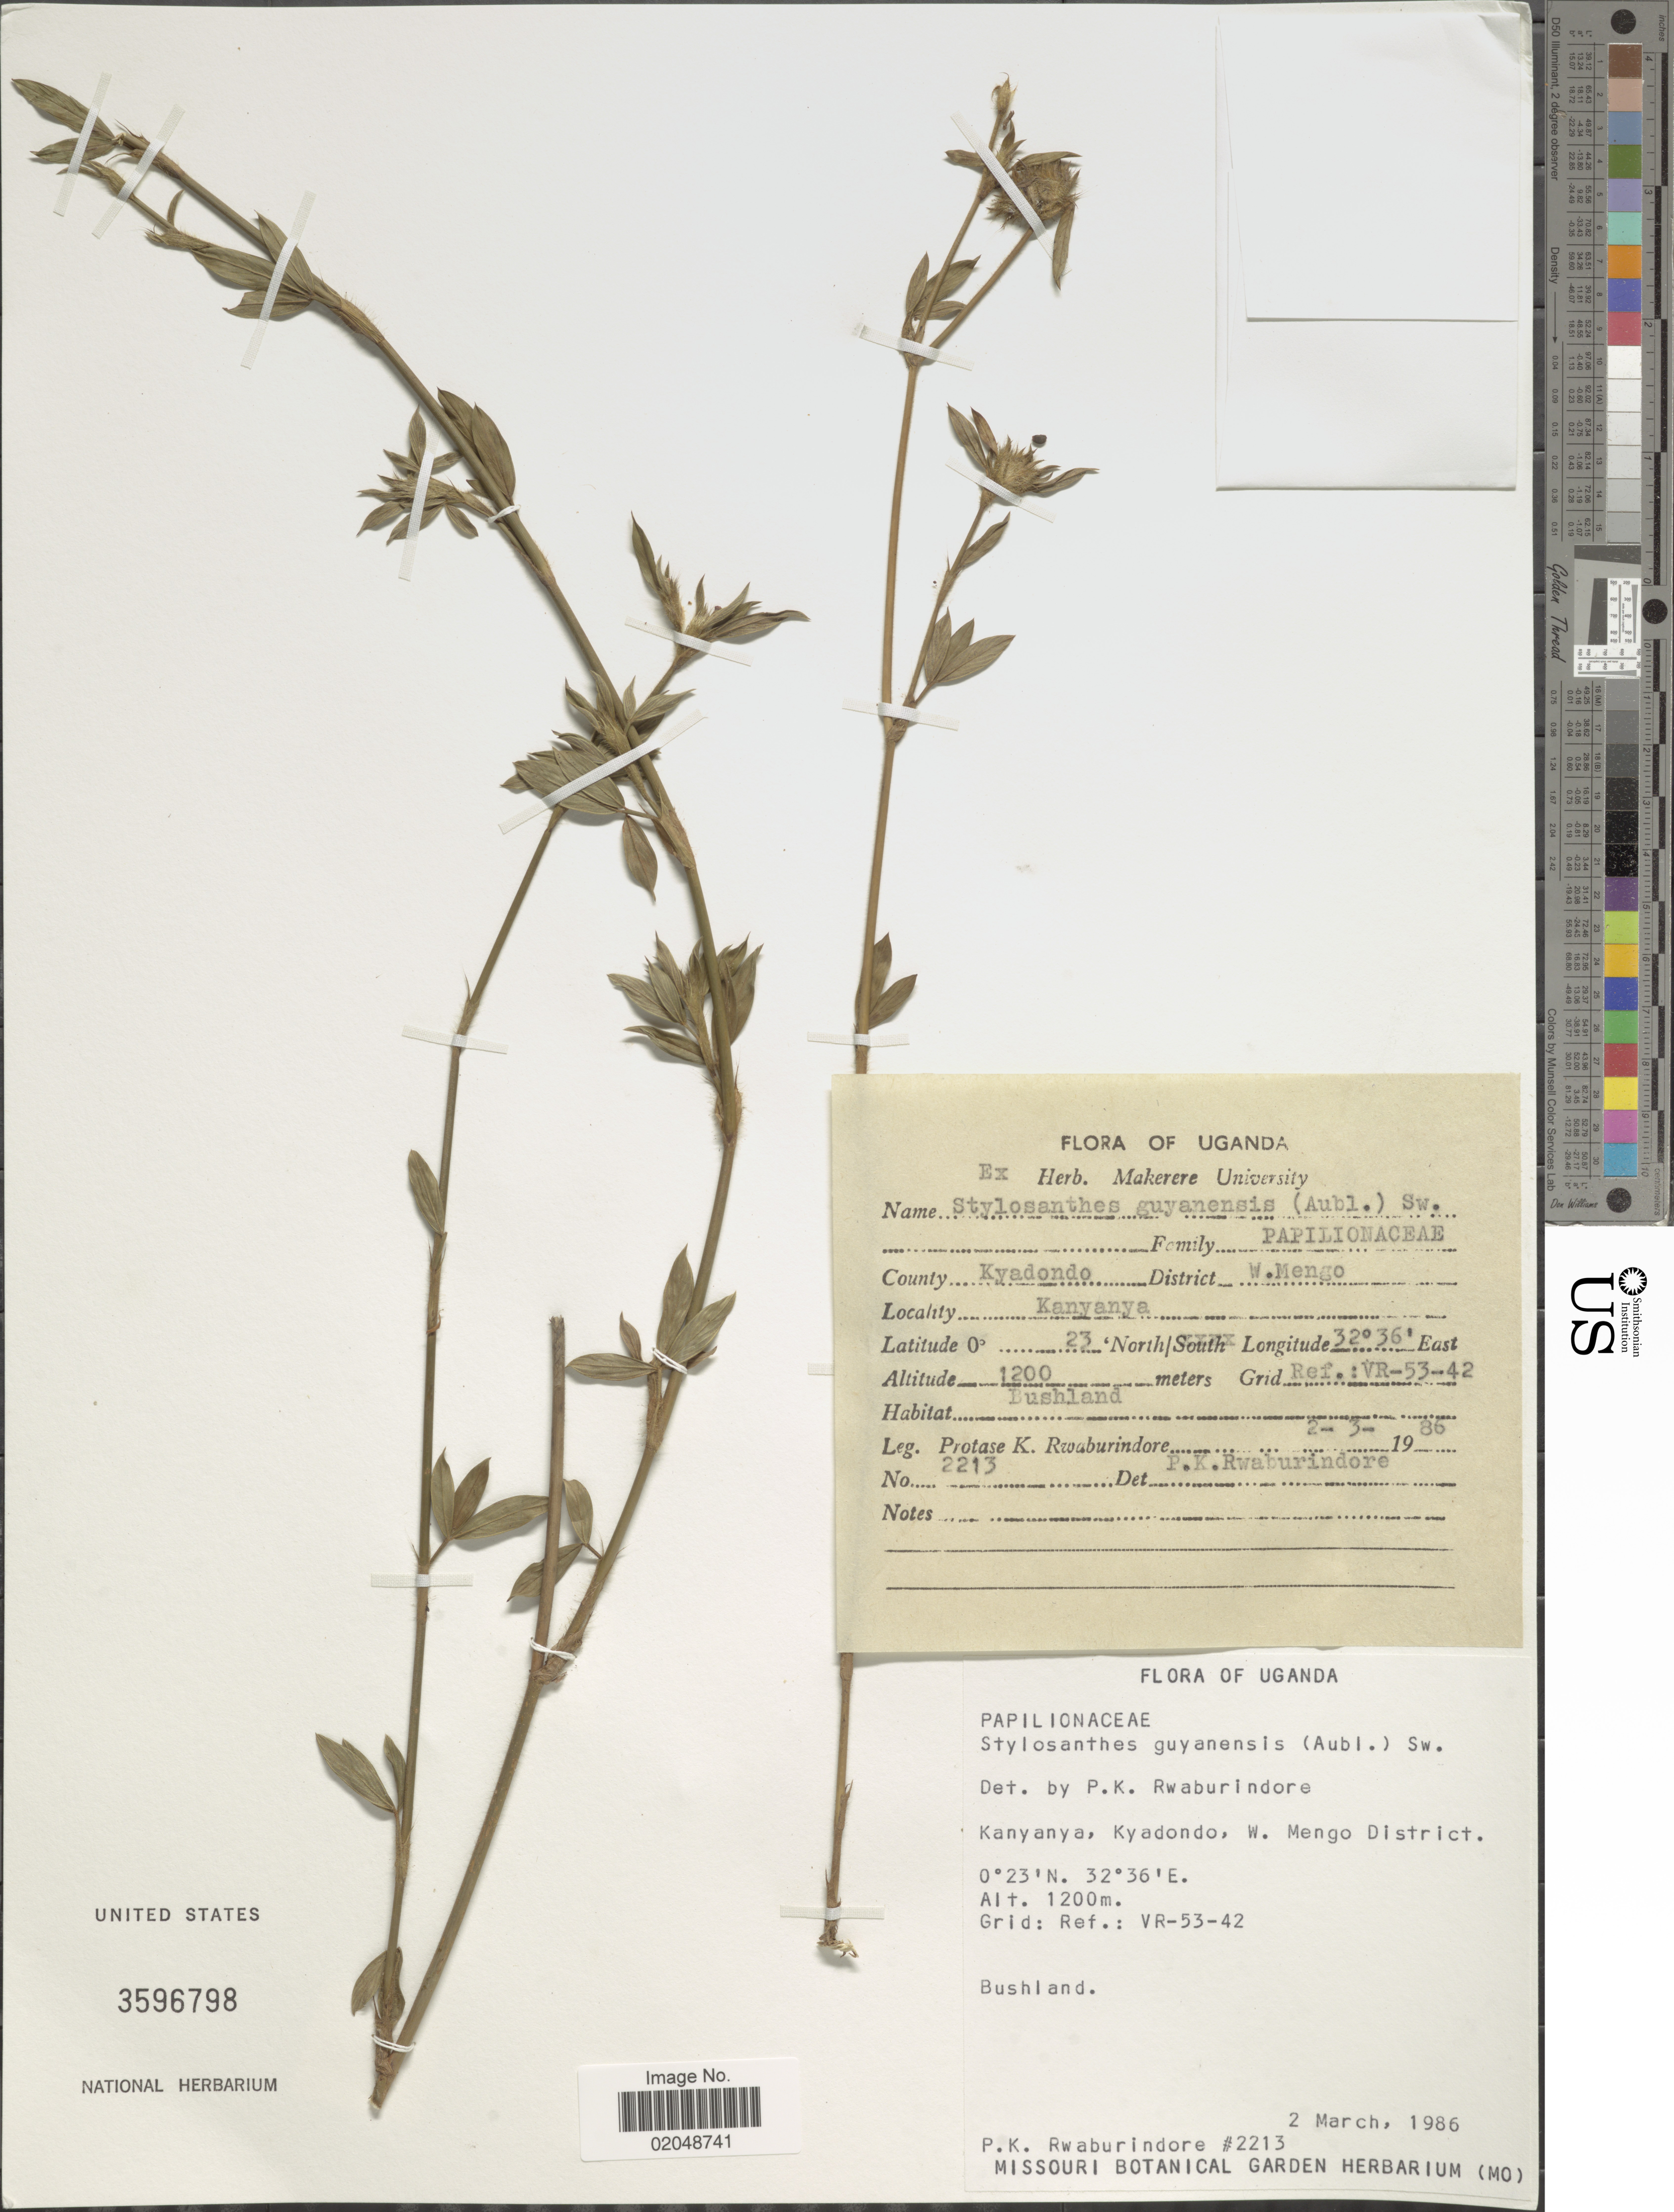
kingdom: Plantae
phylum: Tracheophyta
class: Magnoliopsida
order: Fabales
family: Fabaceae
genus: Stylosanthes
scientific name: Stylosanthes guianensis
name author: (Aubl.) Sw.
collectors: P. Rwaburindore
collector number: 2213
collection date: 1986-03-02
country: Uganda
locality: Kanyanya, Kyadondo, W. Mengo District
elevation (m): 1200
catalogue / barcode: US 3596798